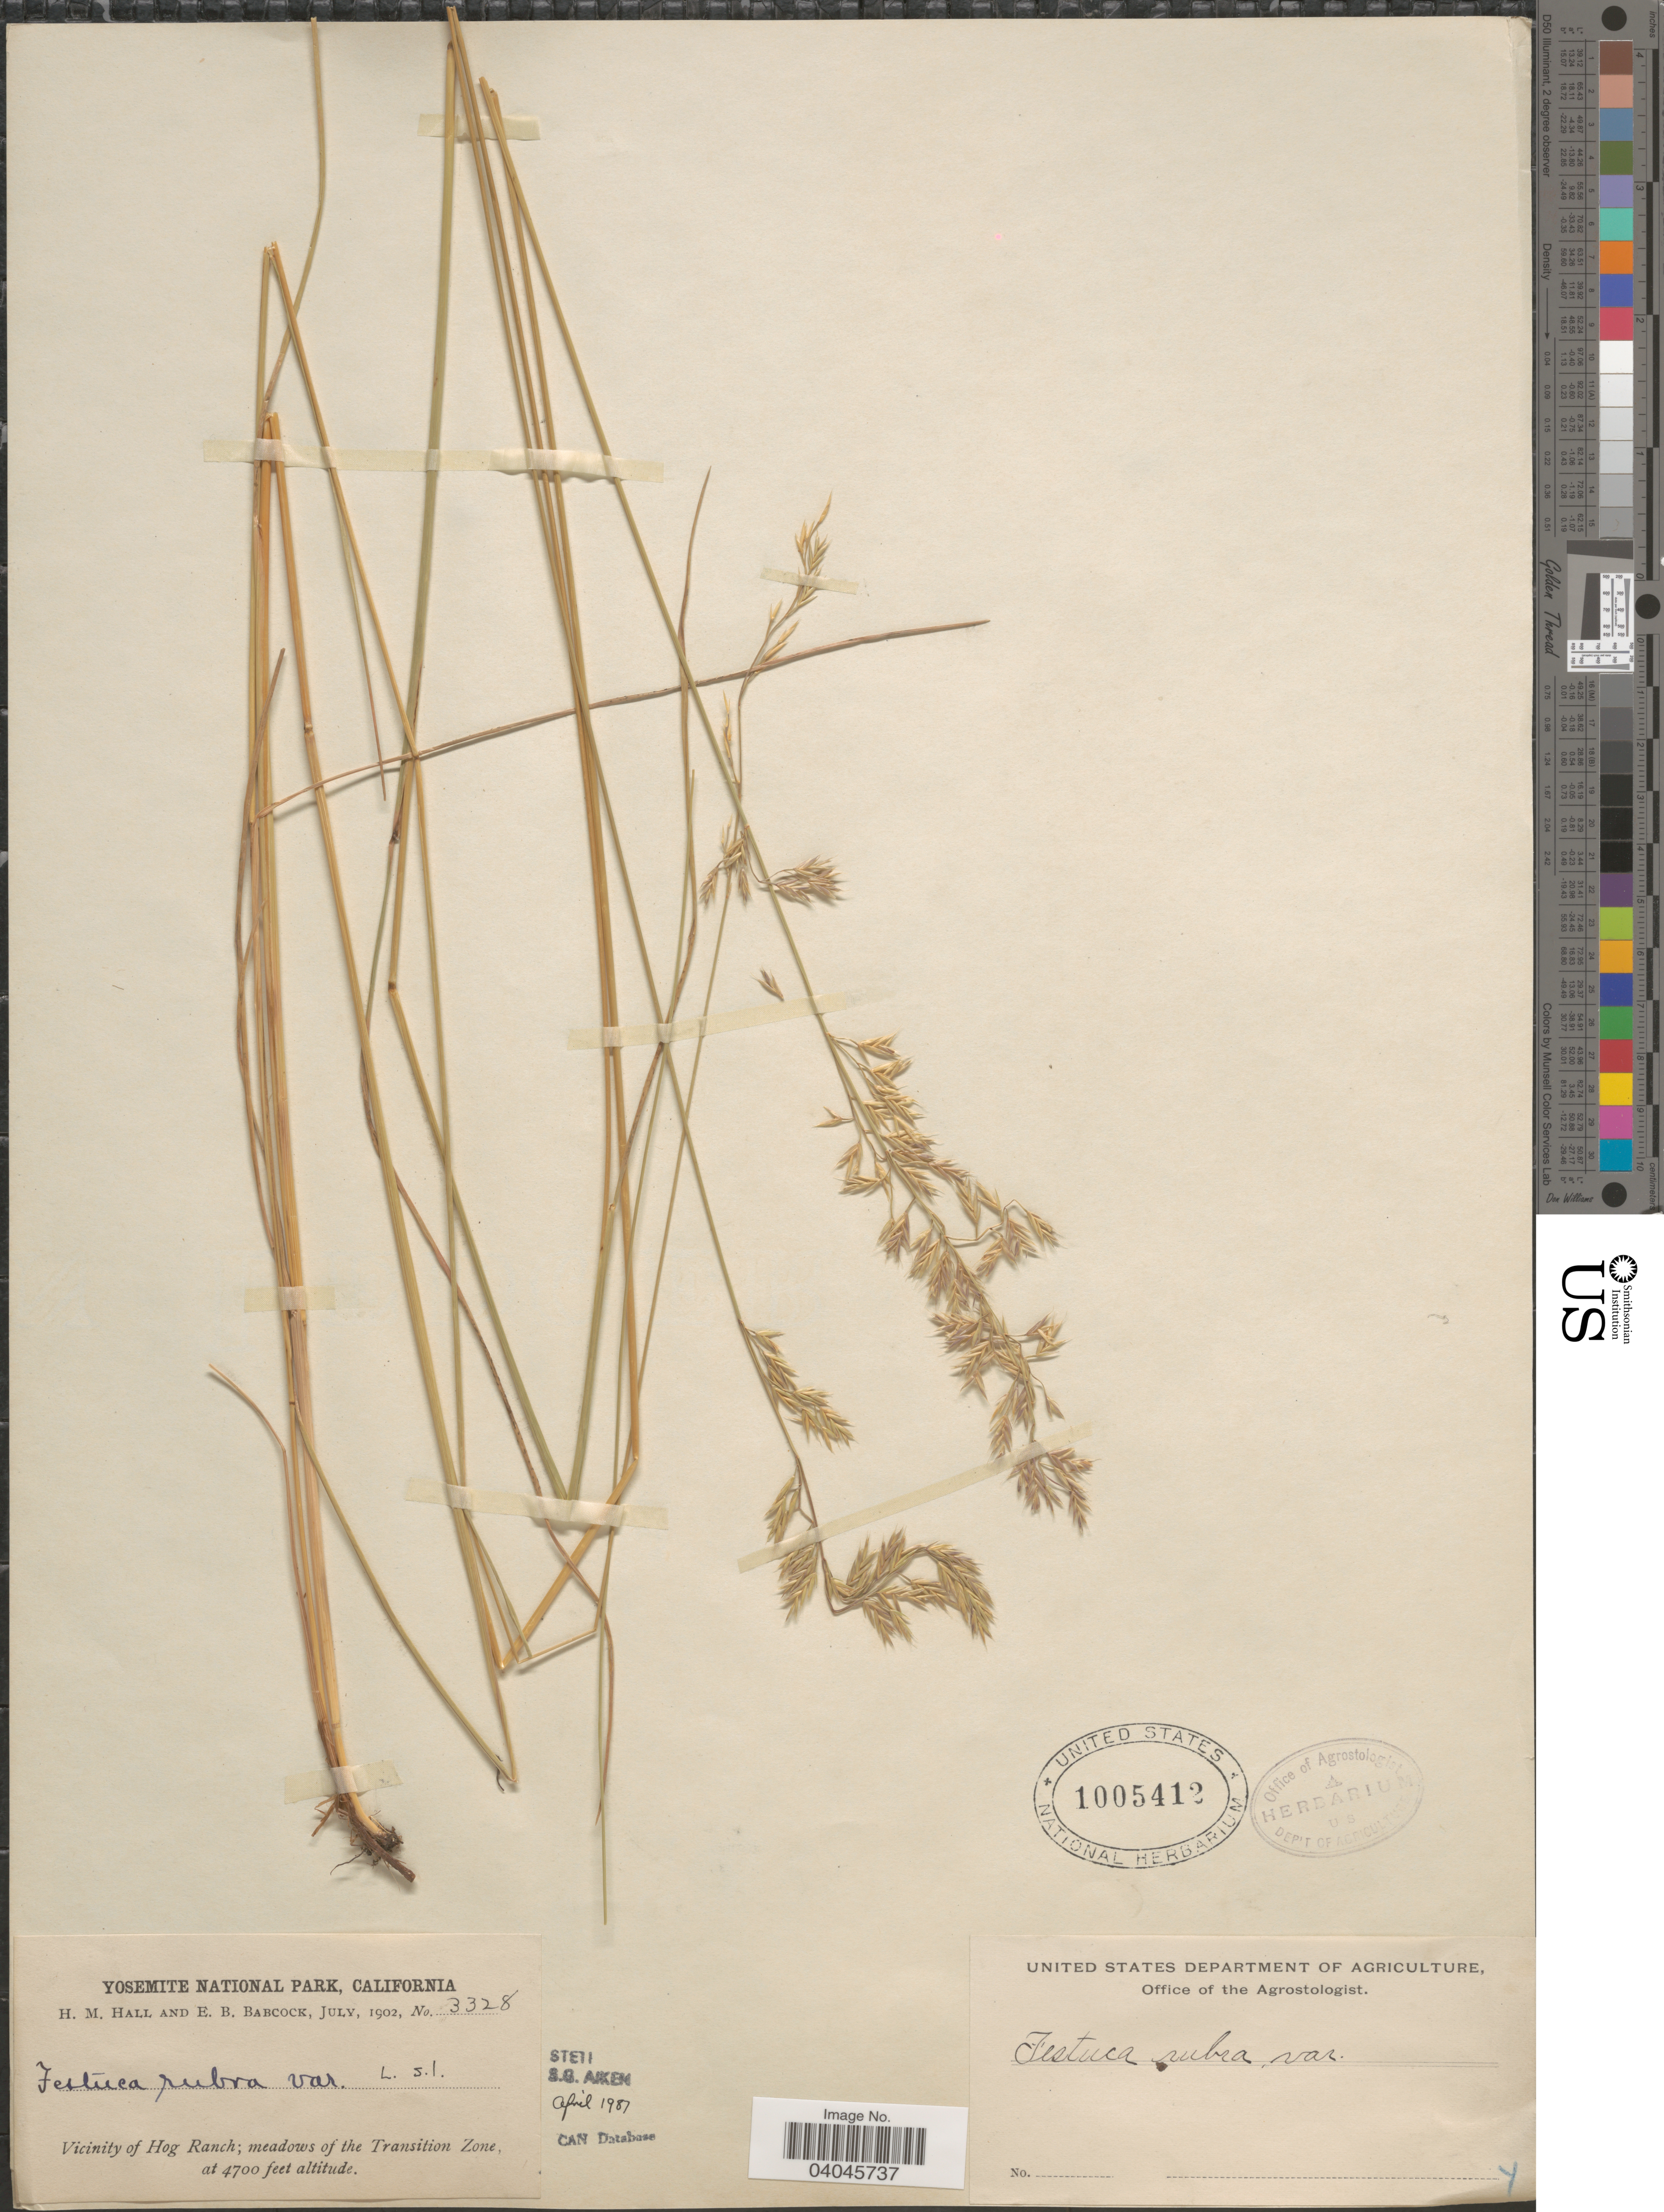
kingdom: Plantae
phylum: Tracheophyta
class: Liliopsida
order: Poales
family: Poaceae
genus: Festuca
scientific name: Festuca rubra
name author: L.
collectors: H. M. Hall & E. B. Babcock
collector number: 3328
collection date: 1902-07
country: United States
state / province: California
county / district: Mariposa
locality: Yosemite National Park. Vicinity of Hog Ranch; meadows of the Transition Zone.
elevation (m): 1433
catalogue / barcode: US 1005412